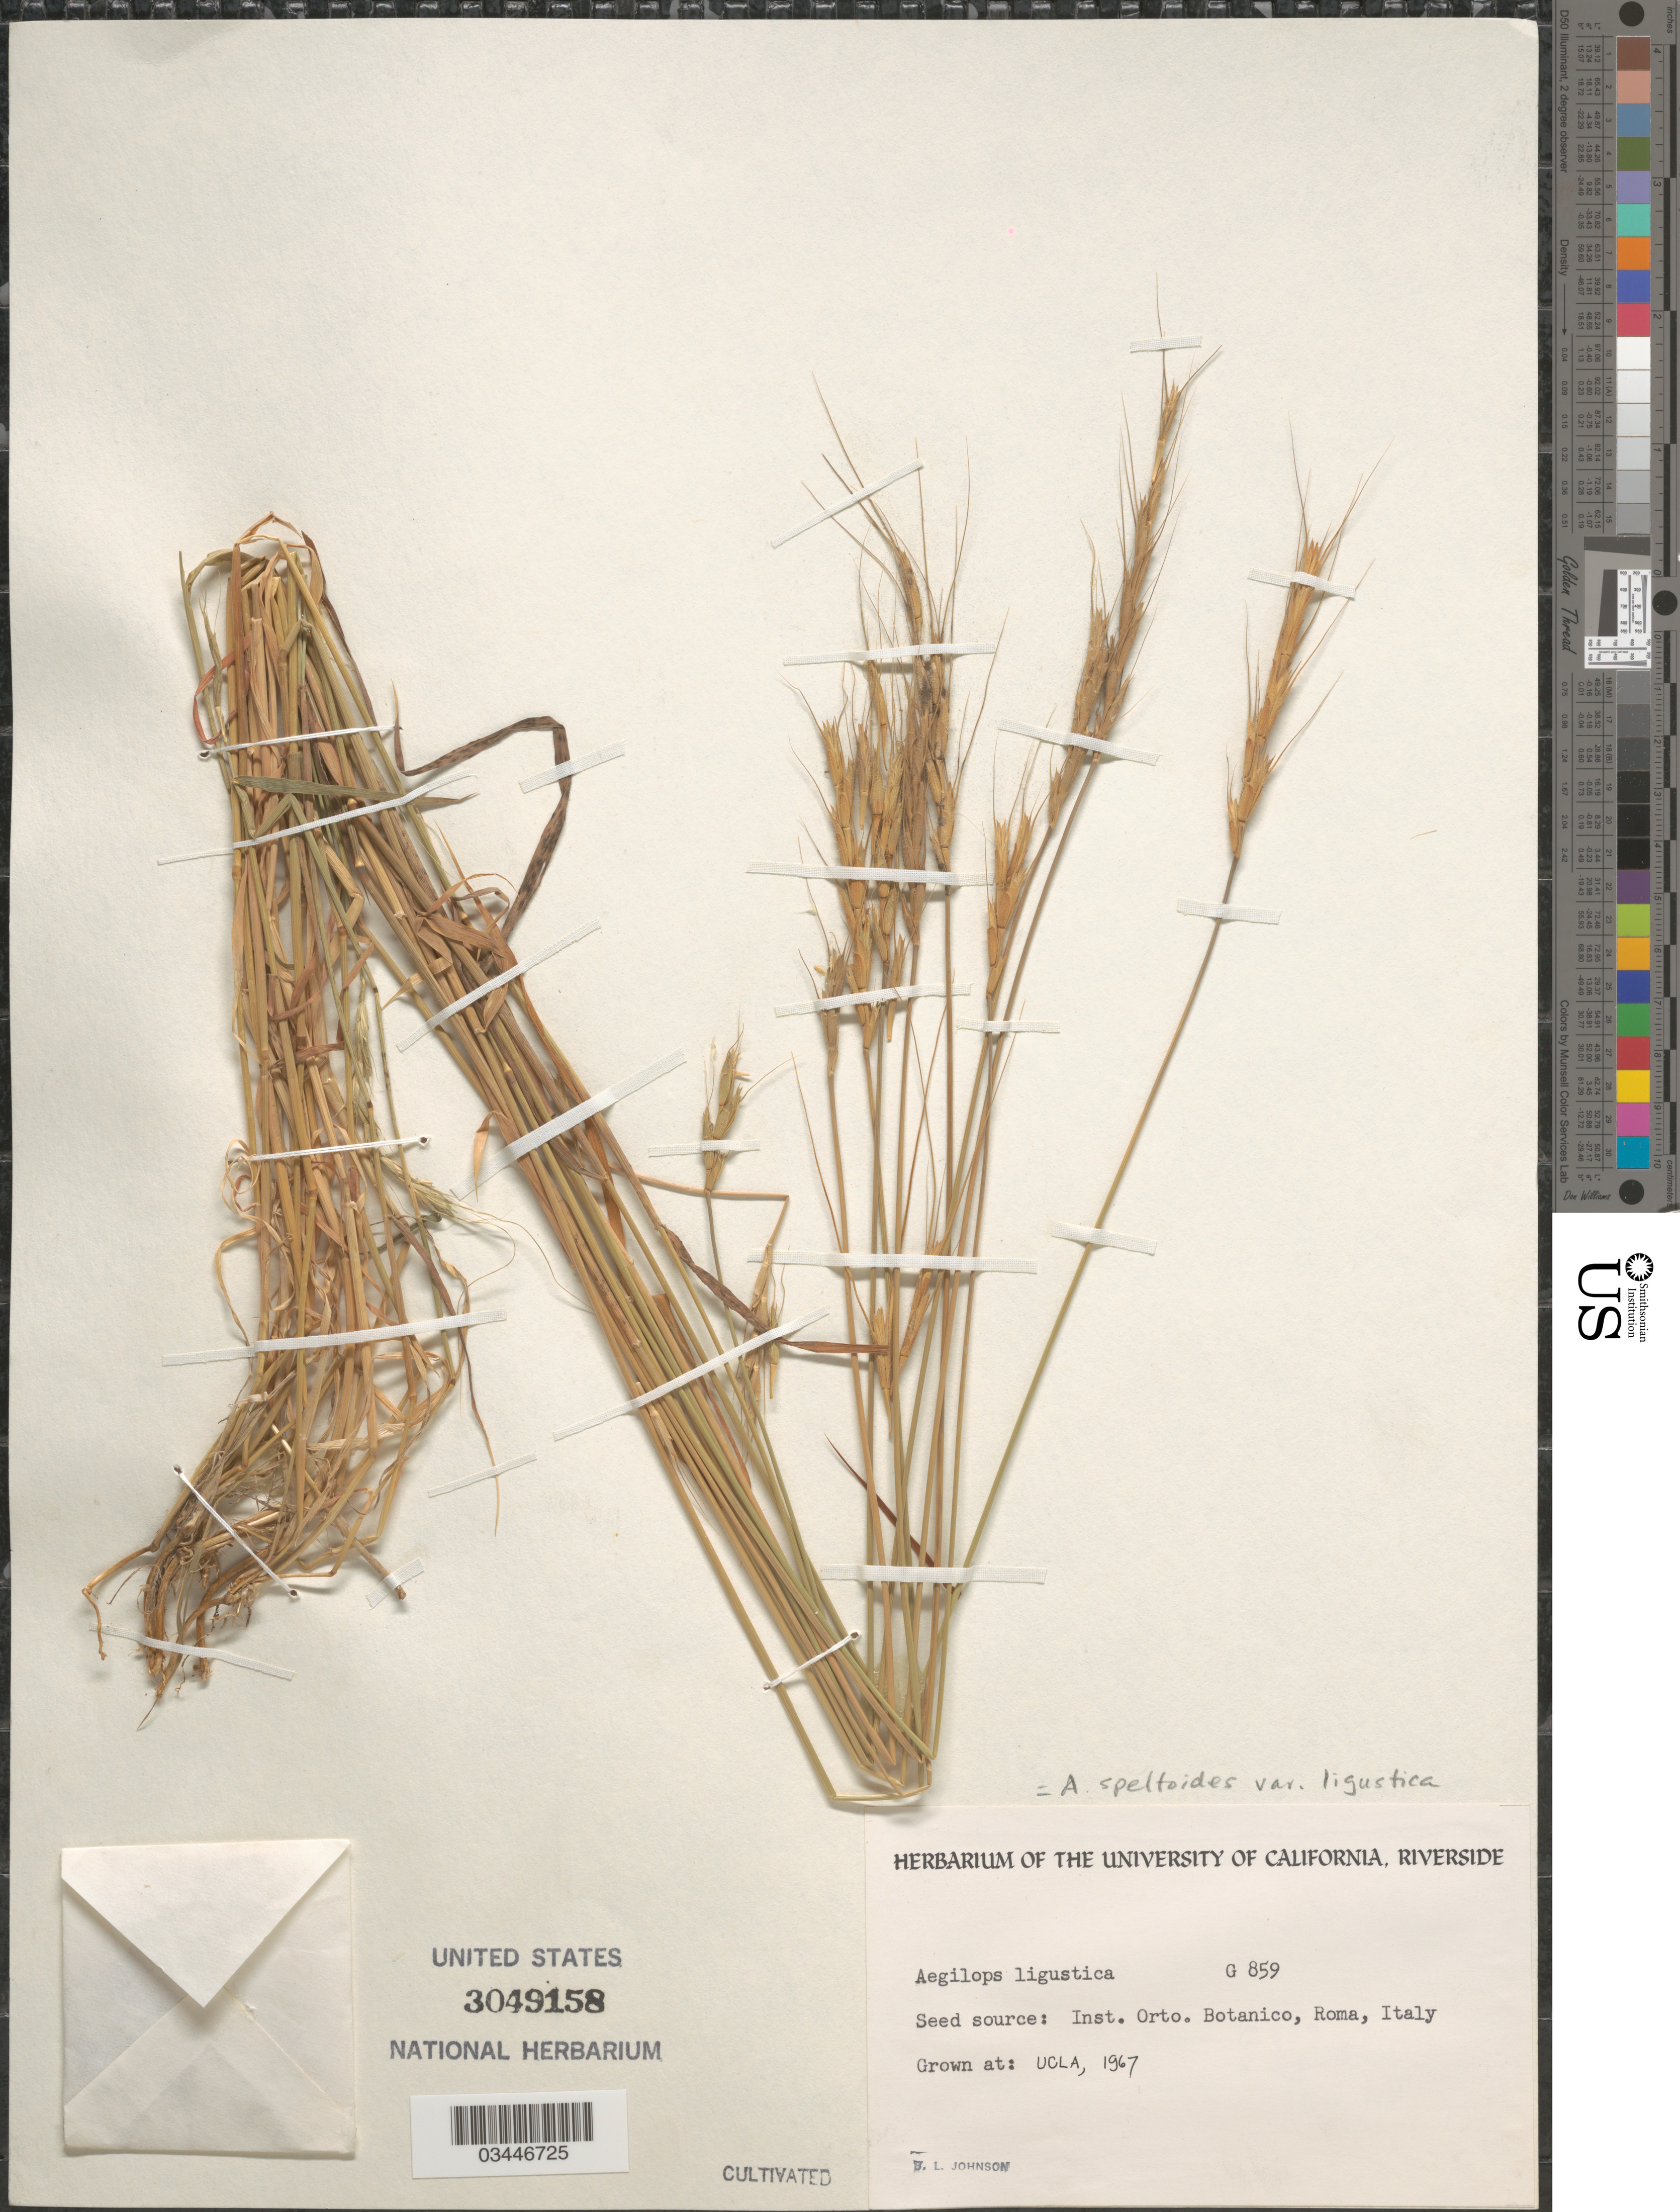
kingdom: Plantae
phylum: Tracheophyta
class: Liliopsida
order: Poales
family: Poaceae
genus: Aegilops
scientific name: Aegilops speltoides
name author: Tausch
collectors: B. Johnson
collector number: G859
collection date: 1967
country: United States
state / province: California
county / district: Los Angeles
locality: UCLA.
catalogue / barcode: US 3049158